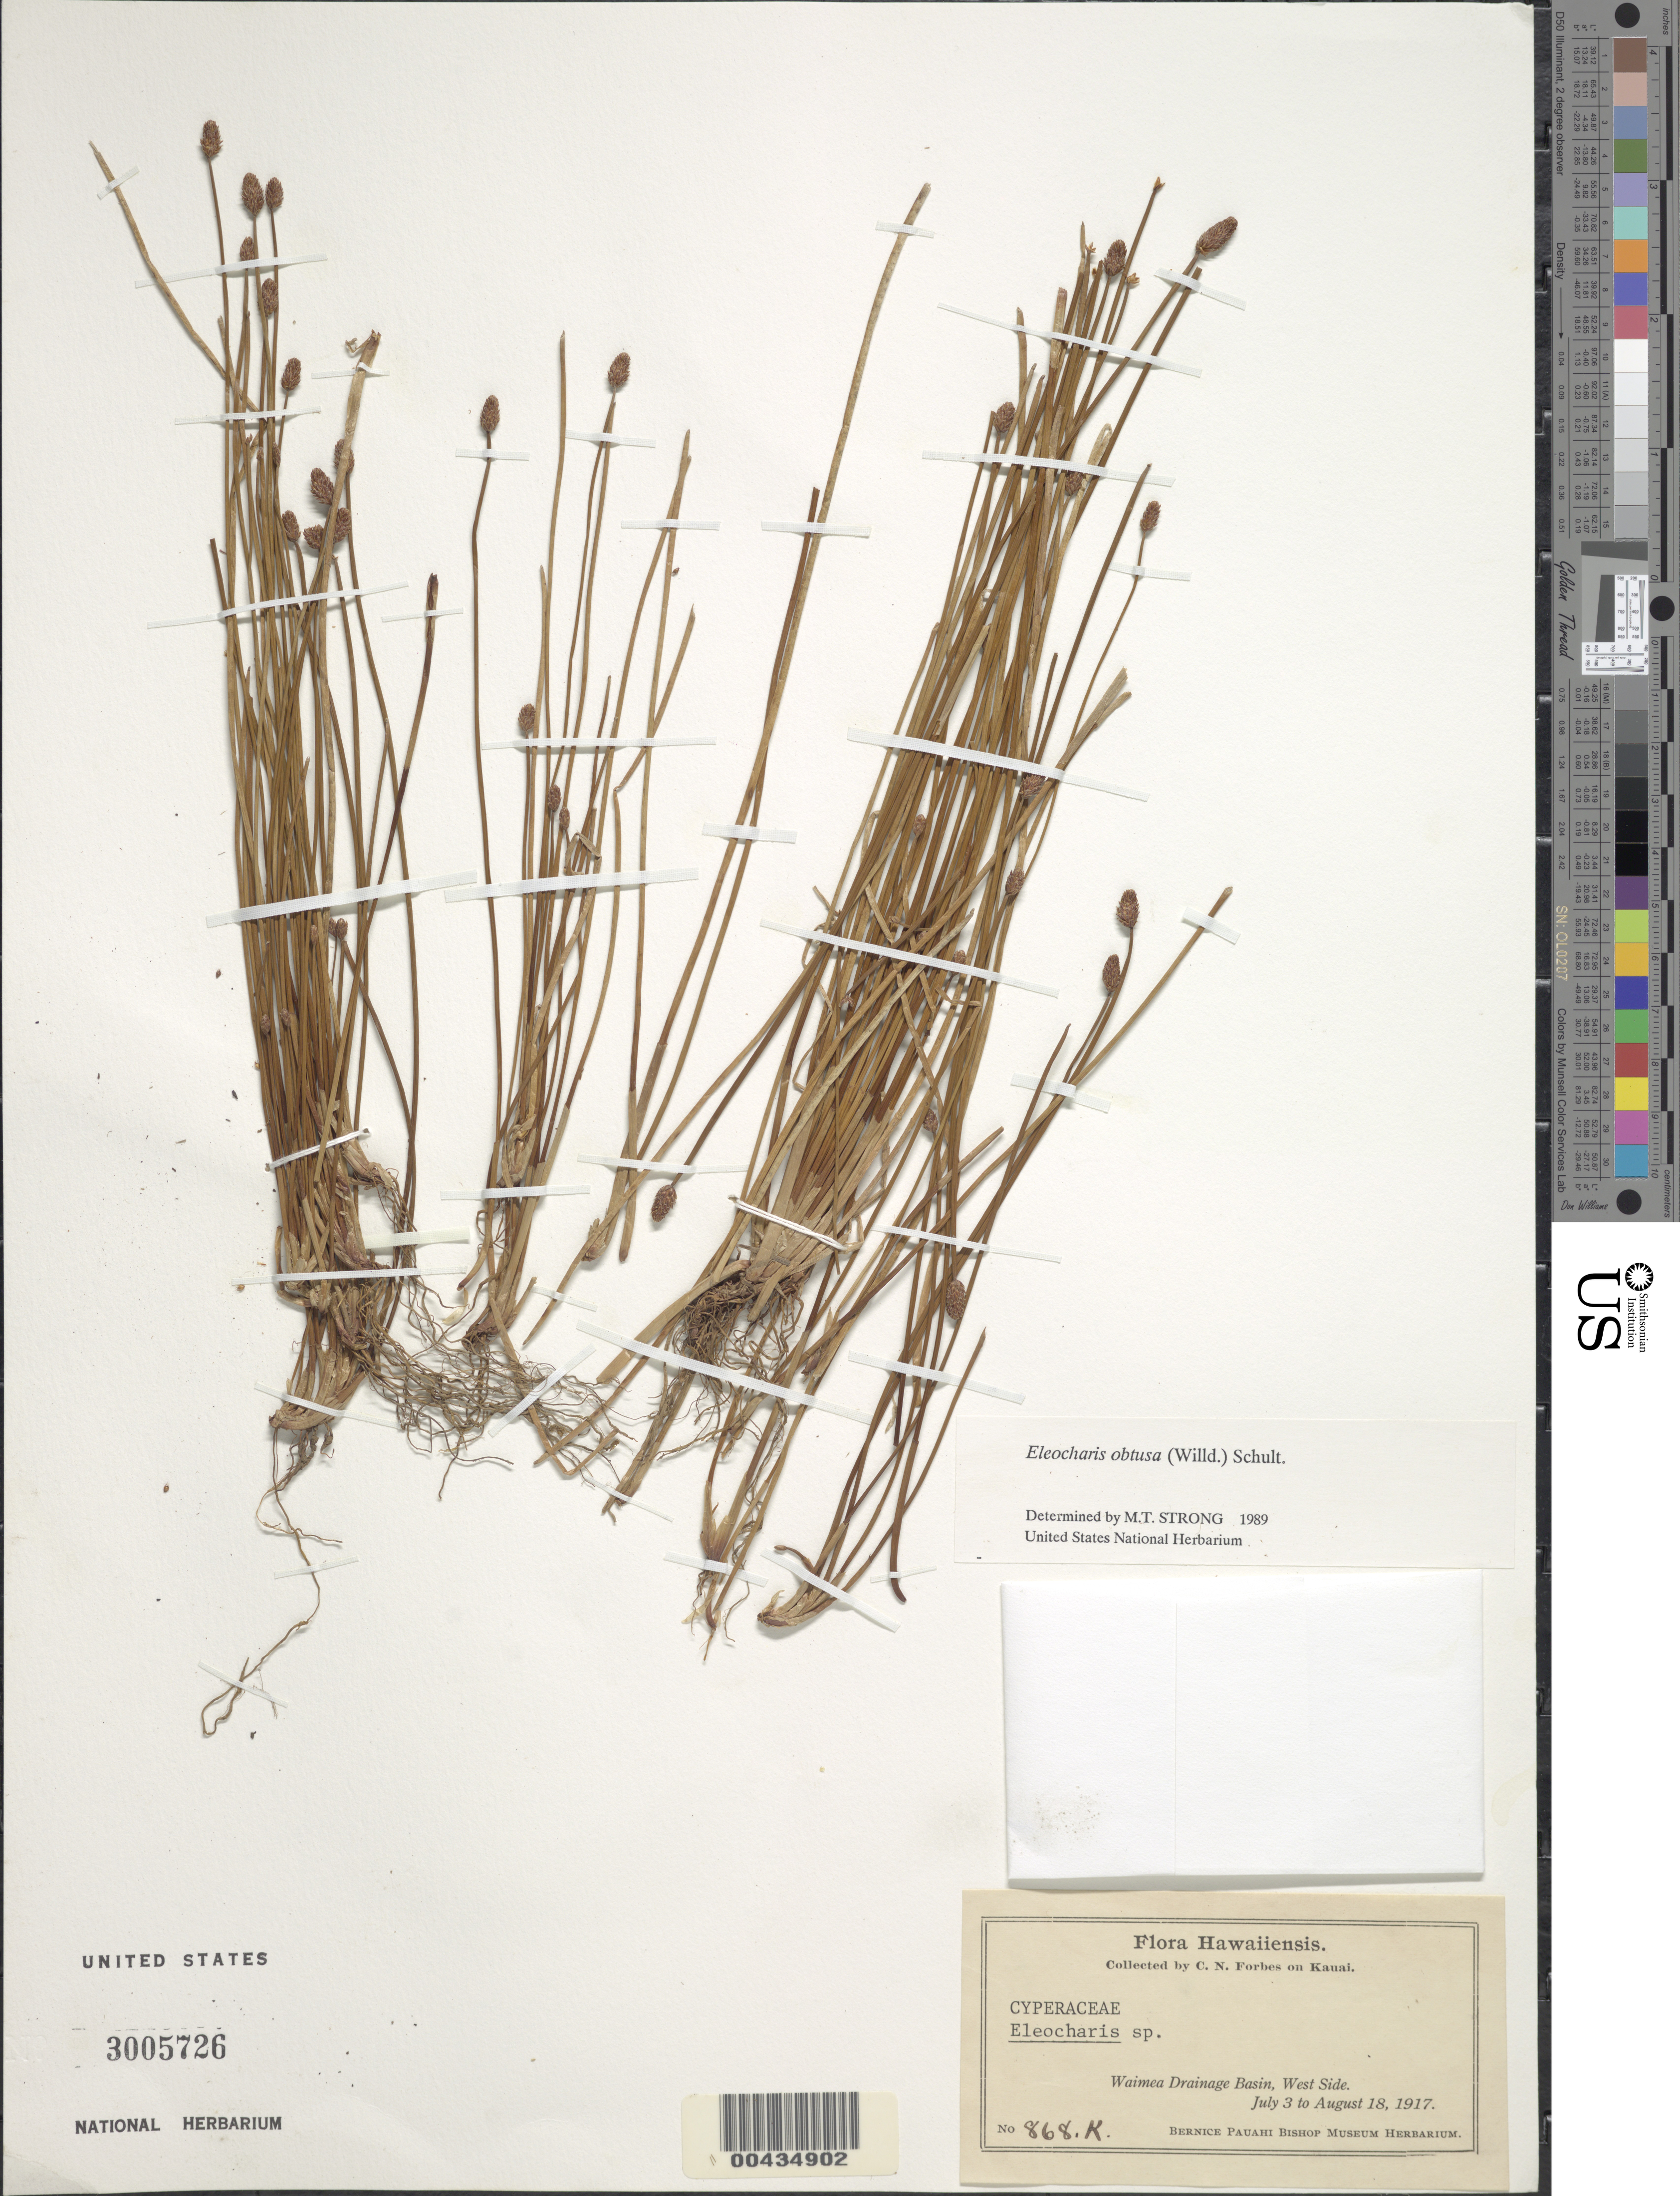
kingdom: Plantae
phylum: Tracheophyta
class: Liliopsida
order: Poales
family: Cyperaceae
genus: Eleocharis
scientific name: Eleocharis obtusa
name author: (Willd.) Schult.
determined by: Strong, M. T., (US), Smithsonian Institution - National Museum of Natural History (UNITED STATES)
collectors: C. N. Forbes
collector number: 868.K.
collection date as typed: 3 Jul 1917 to 18 Aug 1917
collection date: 1917-07-03/1917-08-18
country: United States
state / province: Hawaii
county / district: Kauai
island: Kaua'i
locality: Waimea Drainage Basin, West Side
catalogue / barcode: US 3005726